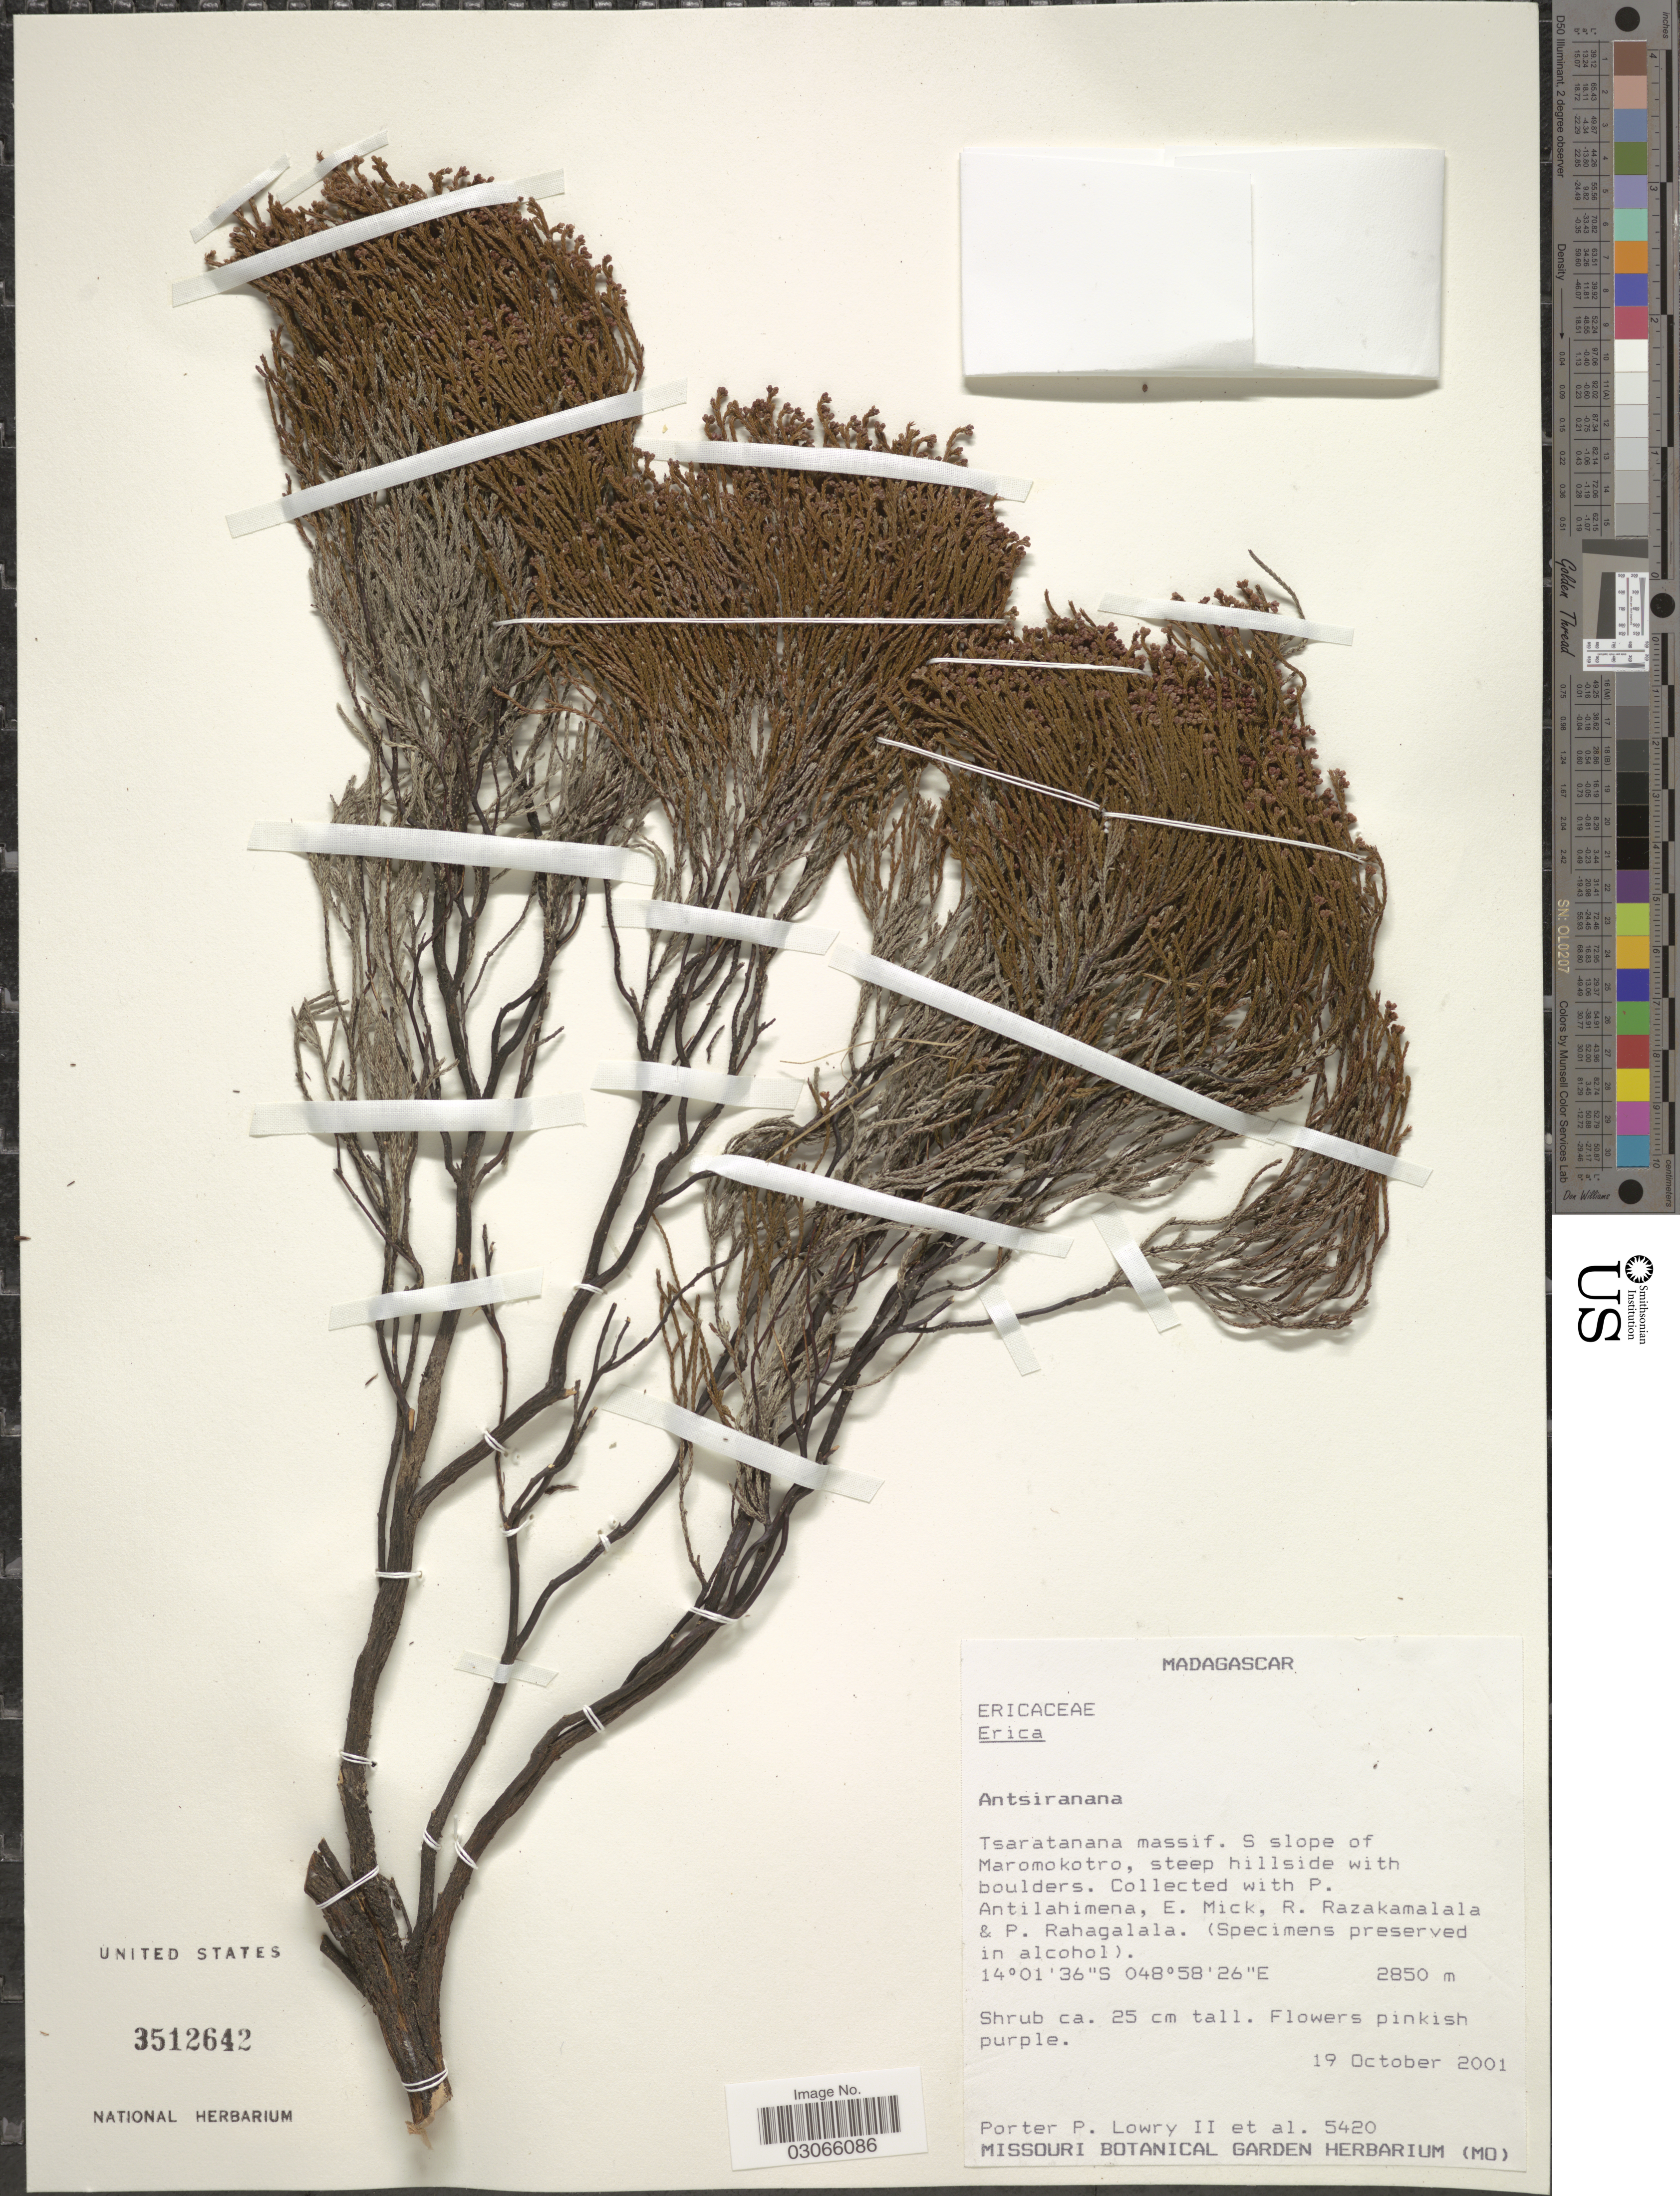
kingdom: Plantae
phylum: Tracheophyta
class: Magnoliopsida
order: Ericales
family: Ericaceae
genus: Erica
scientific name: Erica sp.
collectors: P. P. Lowry, P. Antilahimena, E. Mick, R. Razakamalala & P. Rahagalala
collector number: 5420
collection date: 2001-10-19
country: Madagascar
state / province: Diana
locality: Tsaratanana massif. S slope of Maromokotro, steep hillside with boulders.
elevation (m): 2850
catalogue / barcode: US 3512642